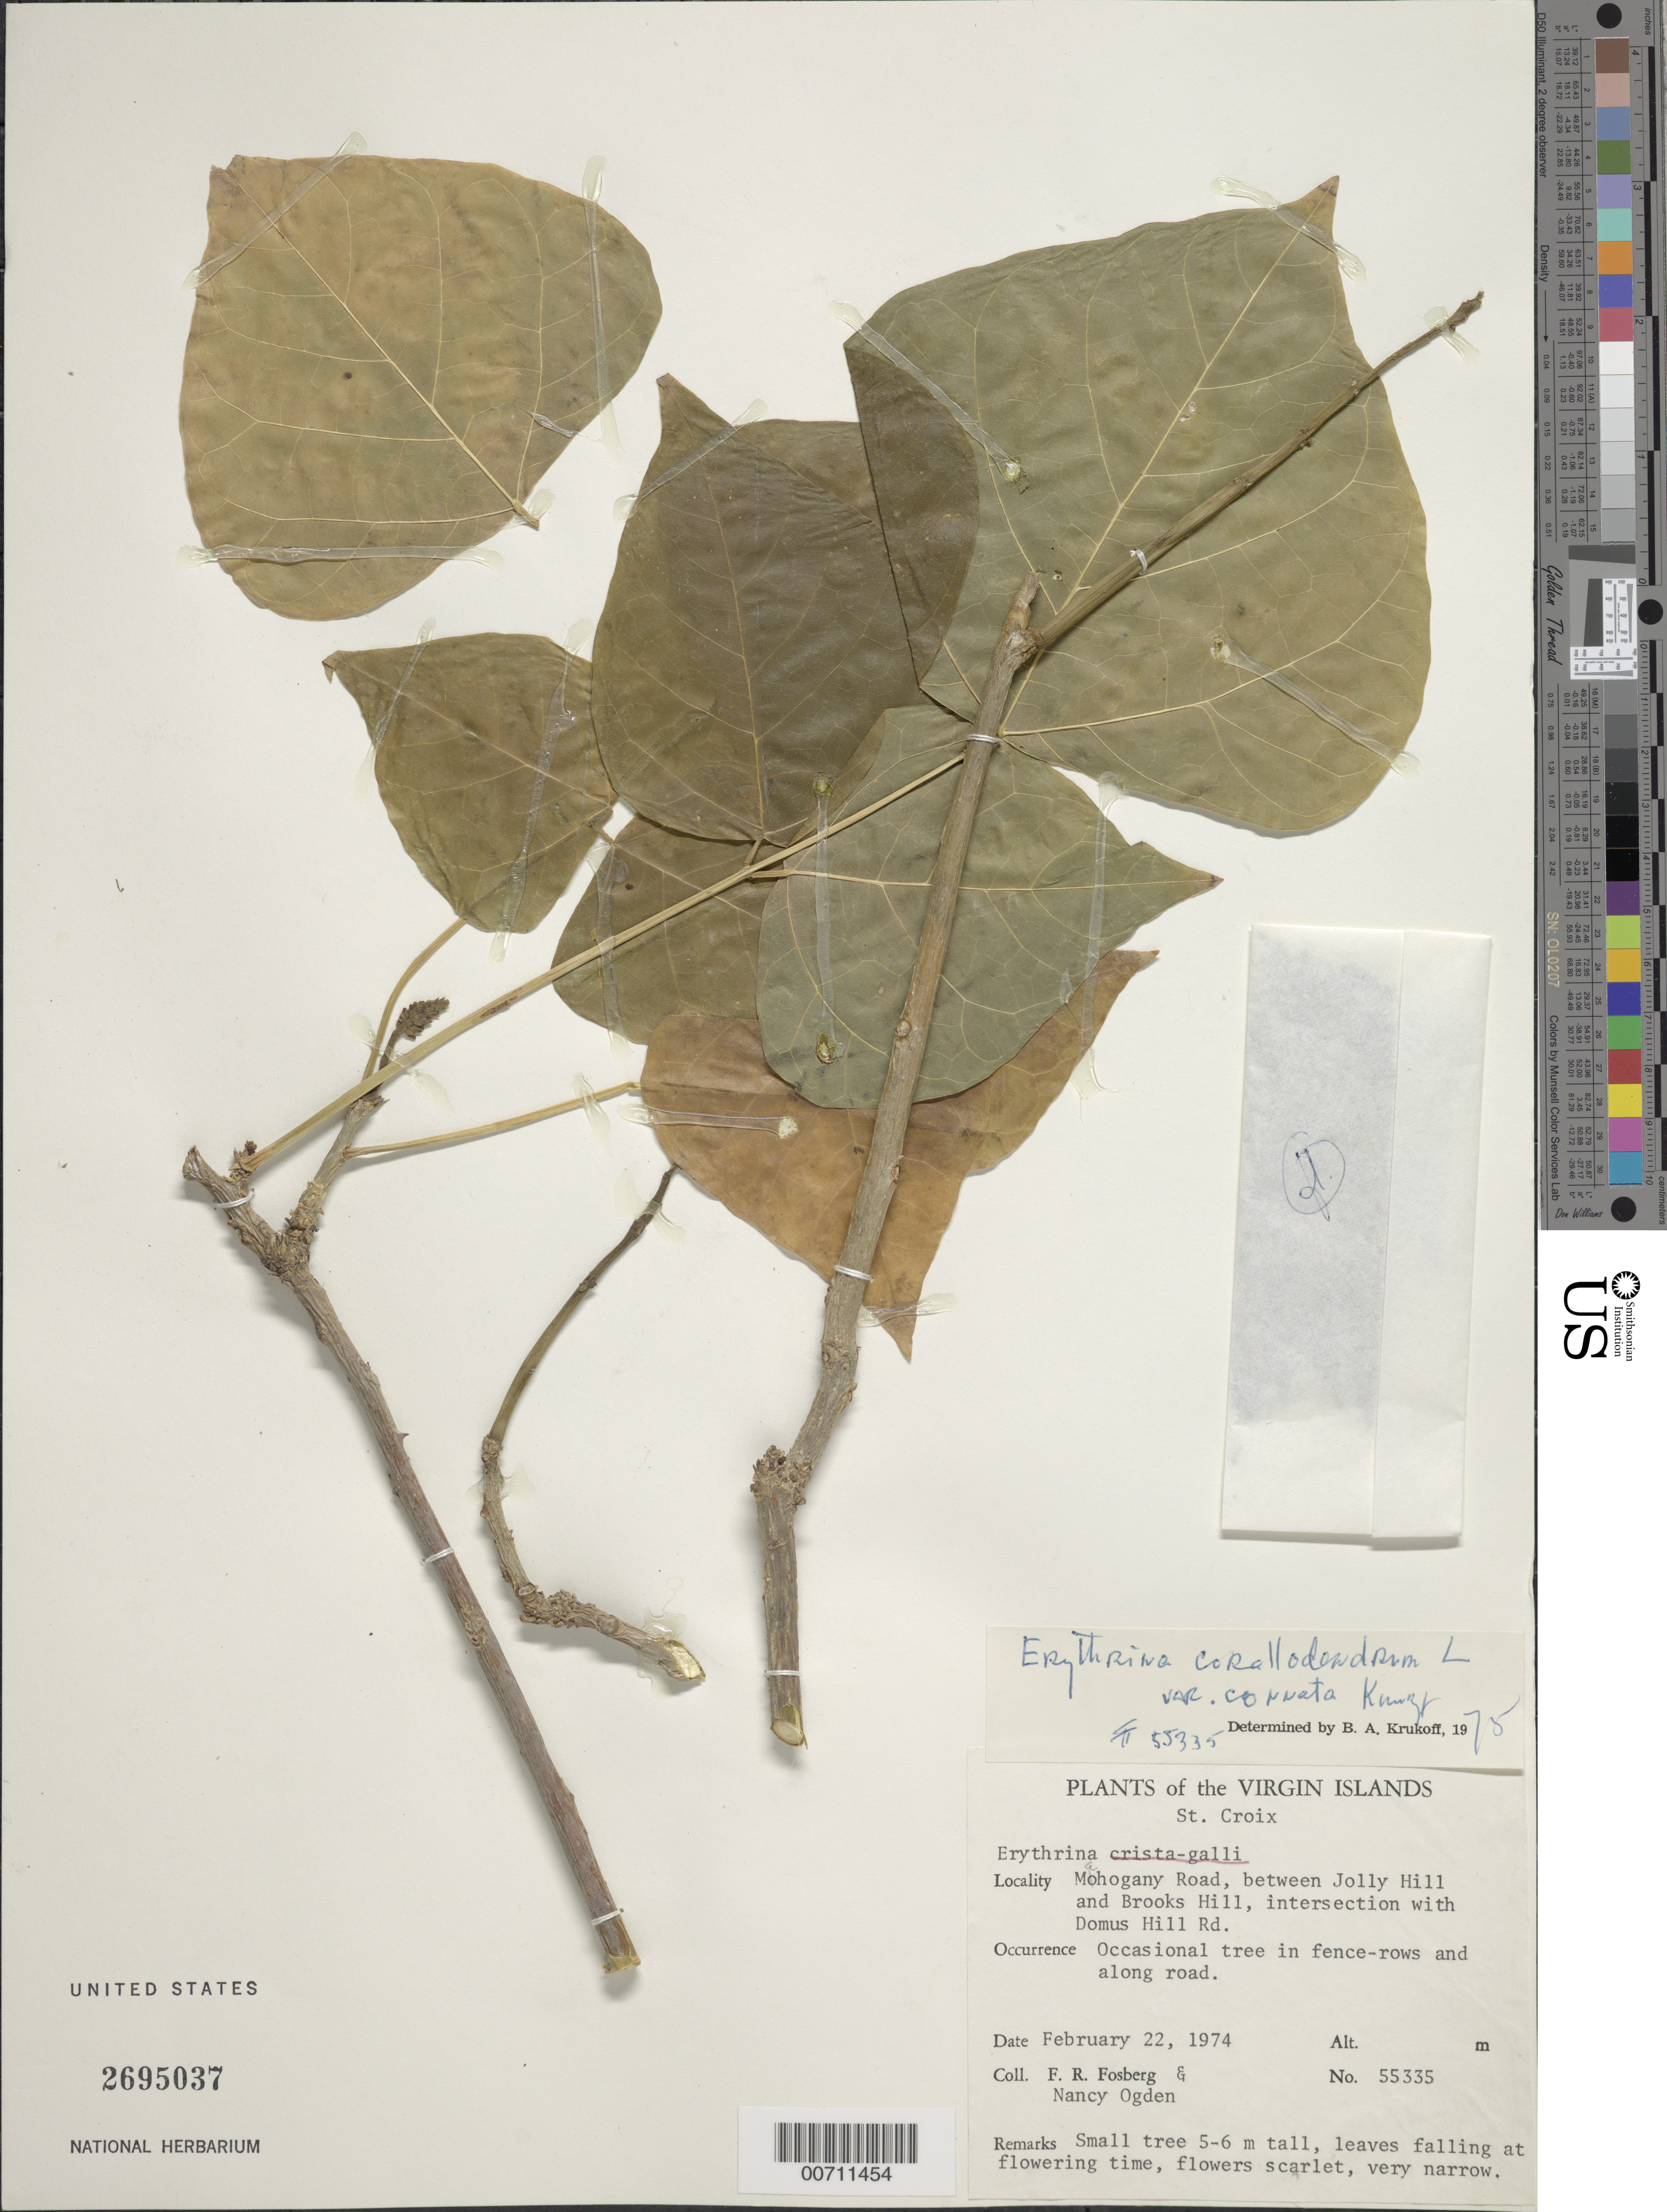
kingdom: Plantae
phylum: Tracheophyta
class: Magnoliopsida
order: Fabales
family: Fabaceae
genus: Erythrina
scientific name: Erythrina corallodendron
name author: L.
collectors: F. R. Fosberg & N. Ogden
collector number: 55335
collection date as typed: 22 Feb 1974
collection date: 1974-02-22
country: U.S. Virgin Islands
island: St. Croix Island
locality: Mahogany Rd, btw Jolly Hill and Brooks Hill, intersection w/Domus Hill Rd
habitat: In fence-rows and along road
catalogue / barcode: US 2695037